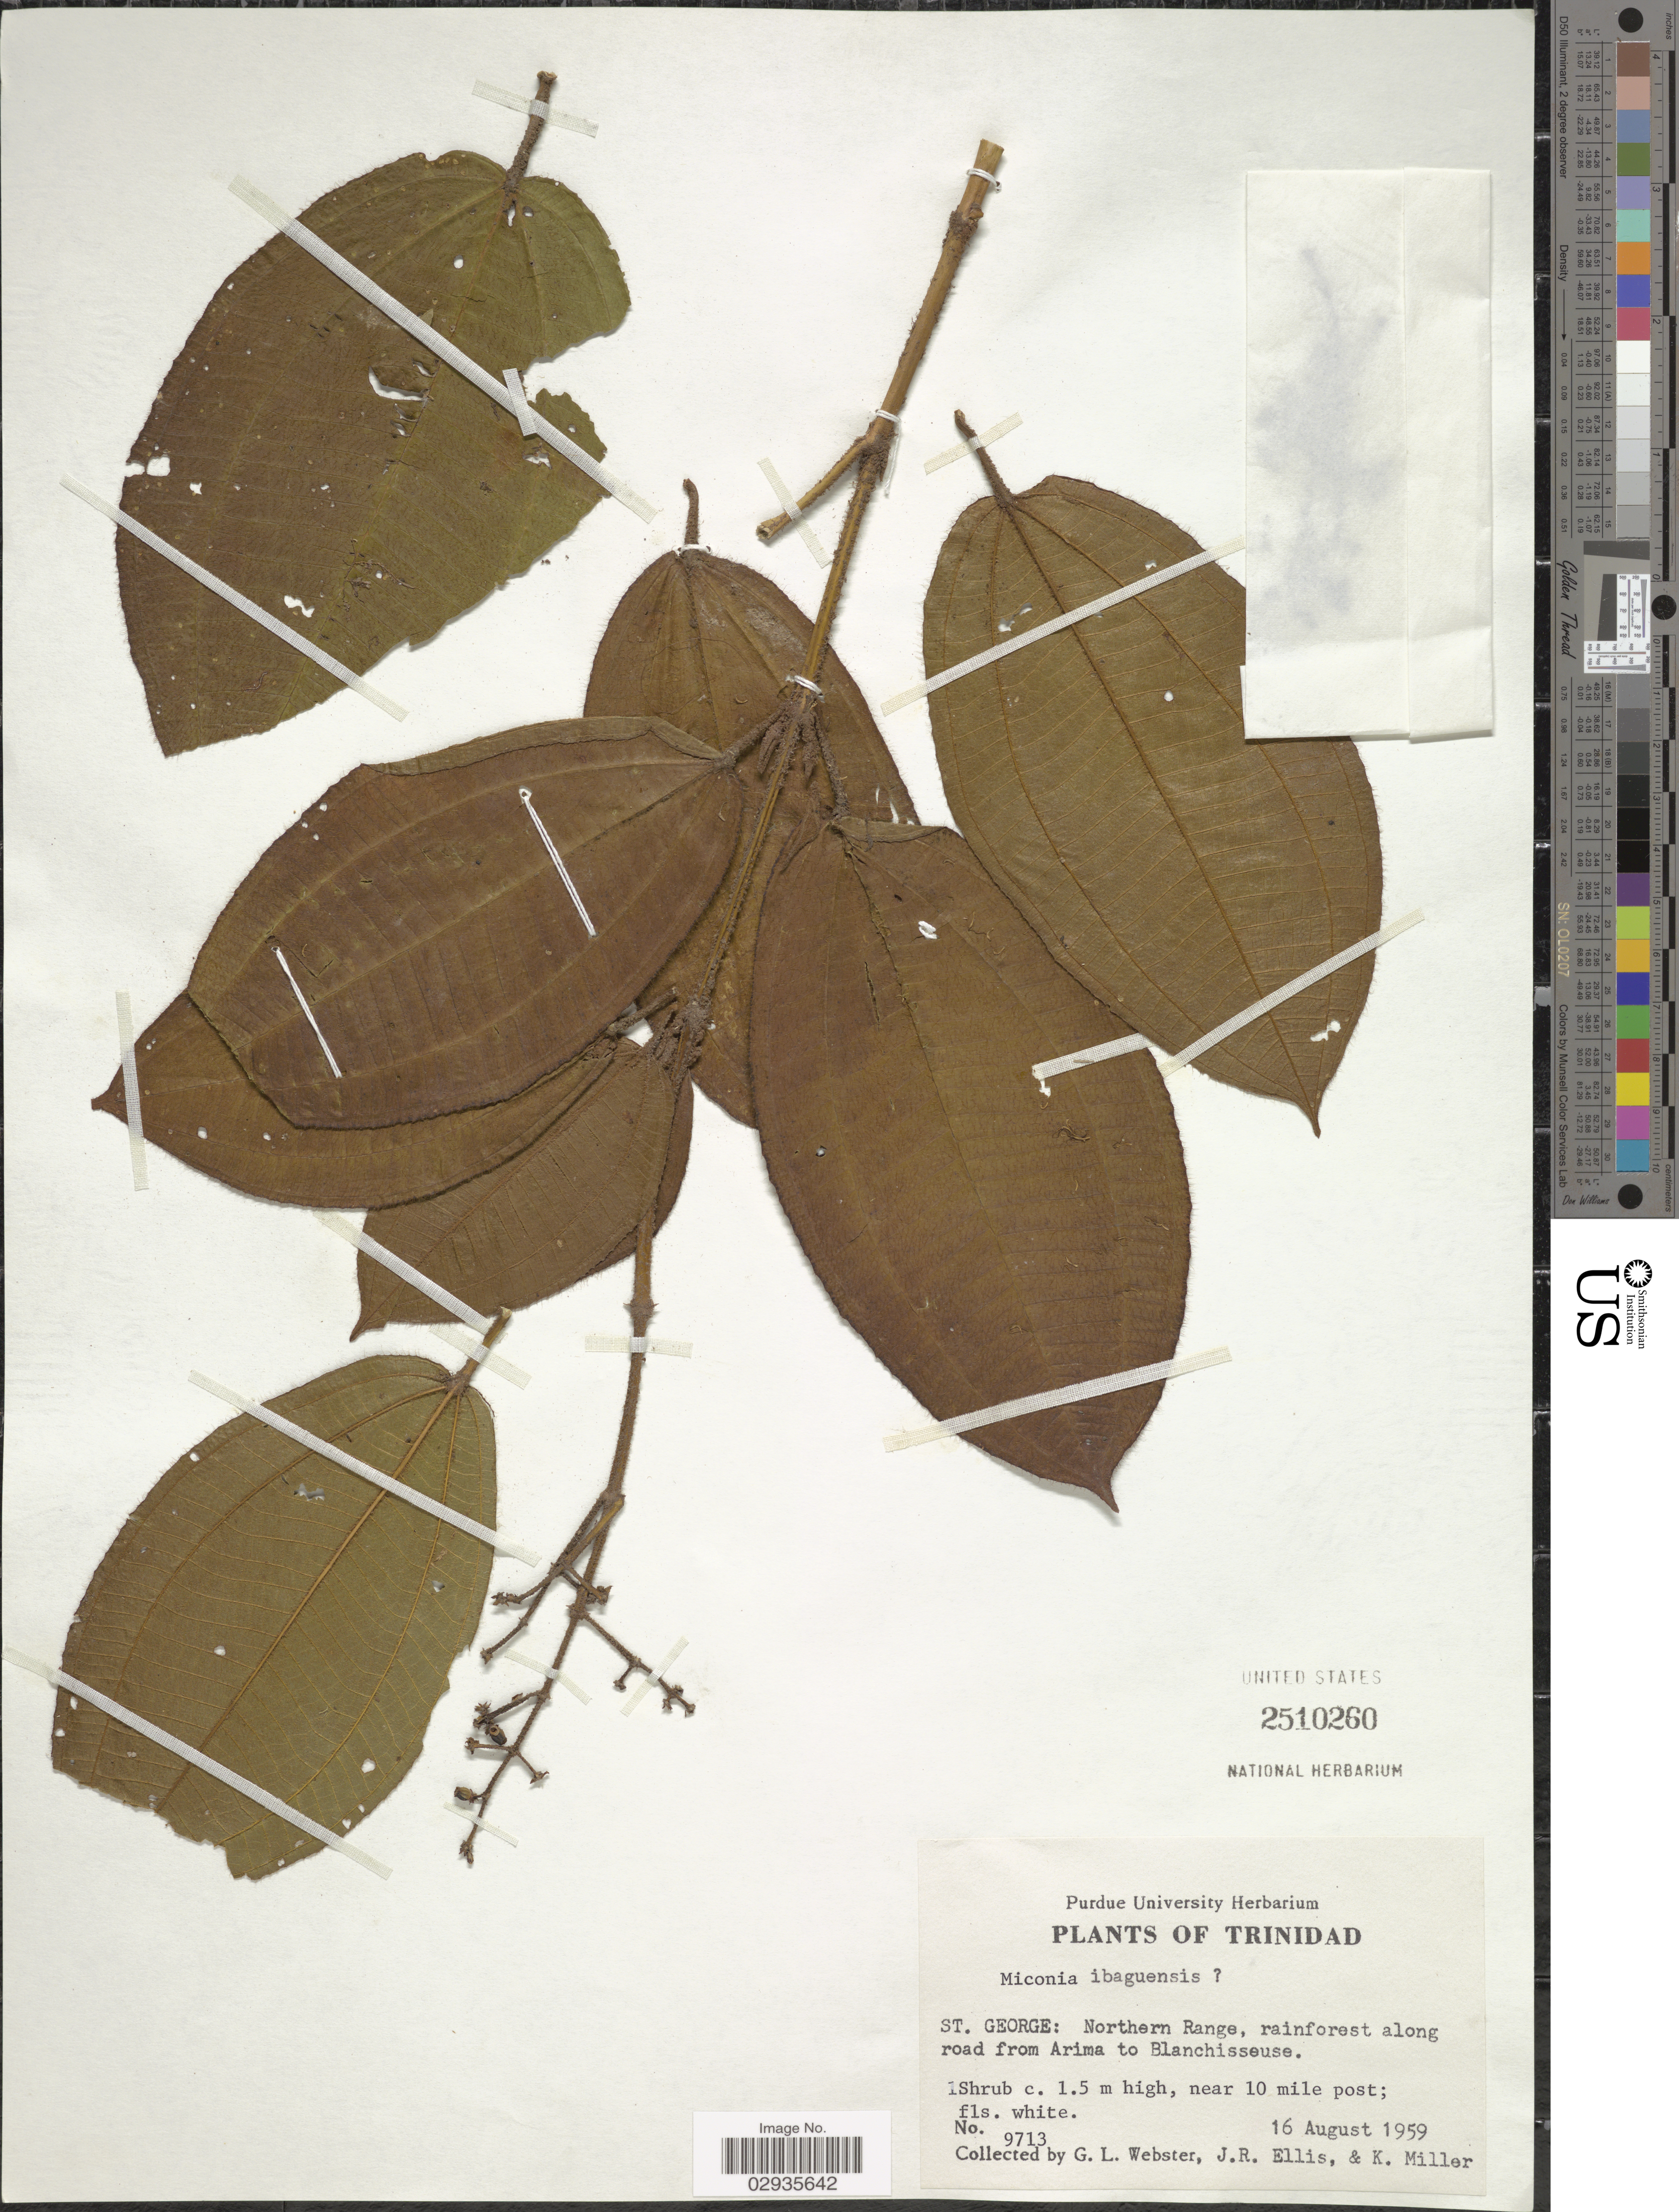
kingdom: Plantae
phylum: Tracheophyta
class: Magnoliopsida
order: Myrtales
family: Melastomataceae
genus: Miconia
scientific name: Miconia acinodendron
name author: (L.) Sweet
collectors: G. L. Webster, J. R. Ellis & K. Miller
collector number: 9713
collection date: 1959-08-16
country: Trinidad and Tobago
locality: Trinidad. St. George: Northern Range, rainforest along road from Arima to Blanchisseuse.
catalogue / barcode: US 2510260